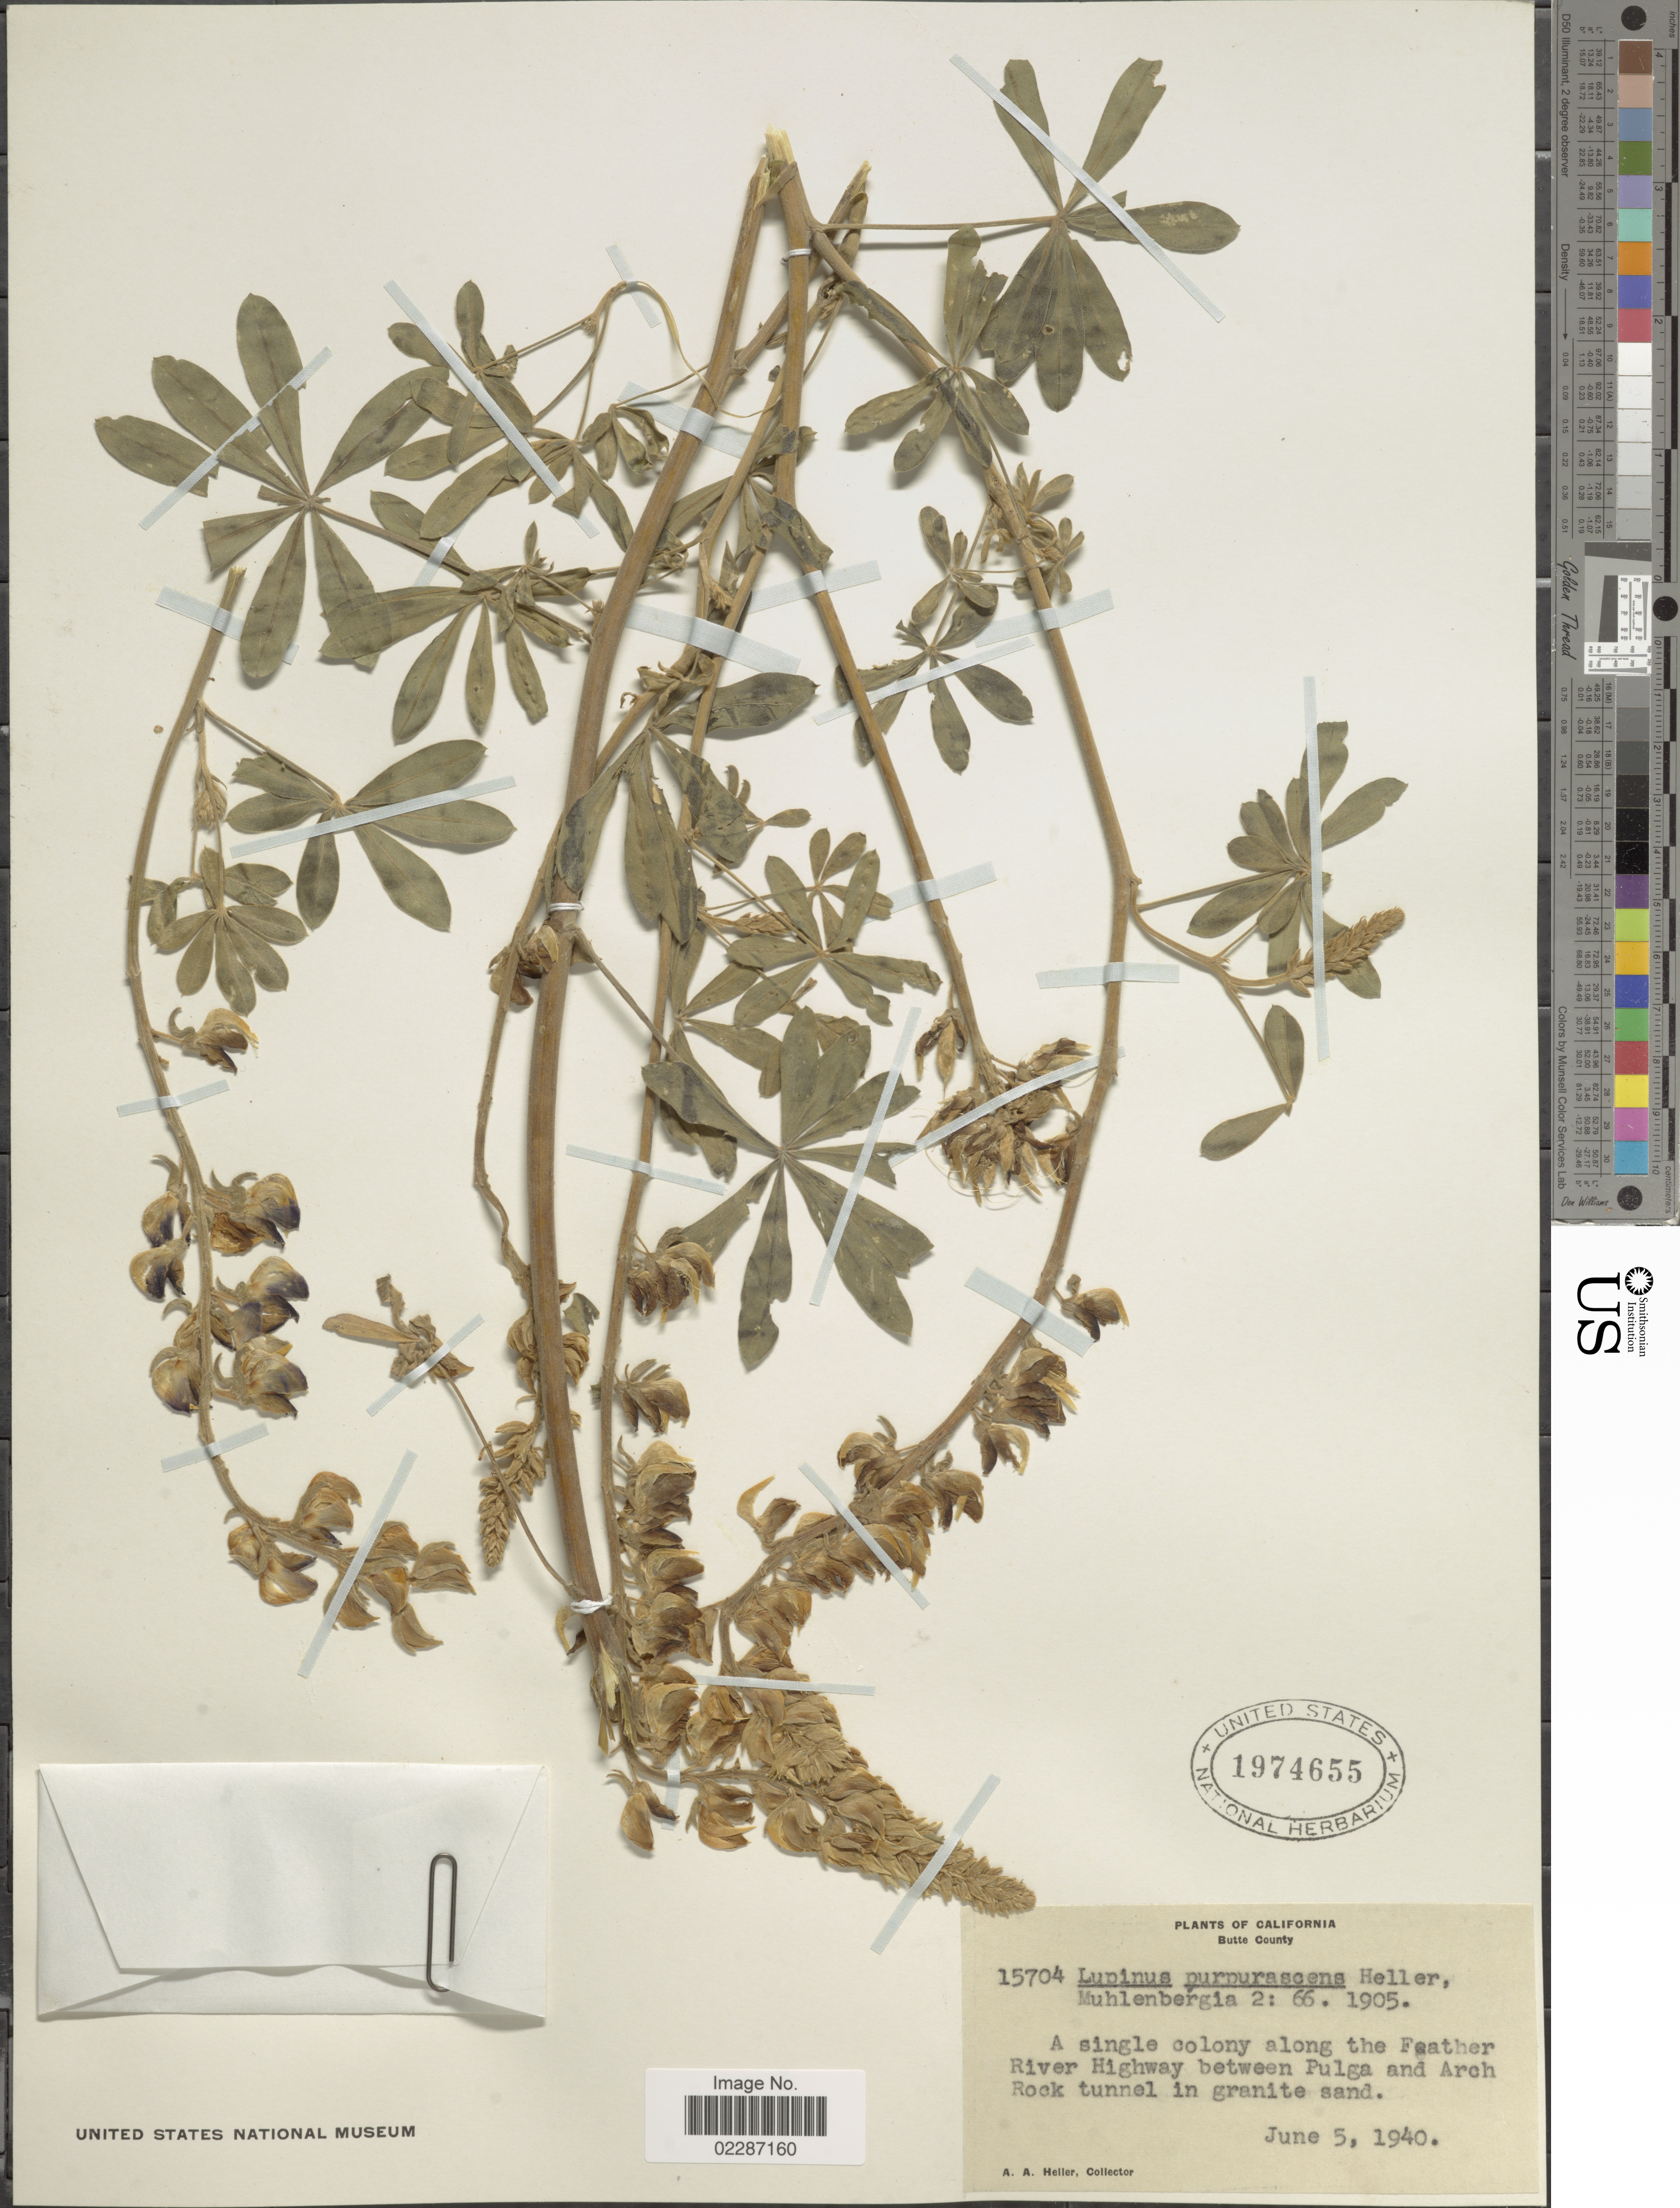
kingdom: Plantae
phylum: Tracheophyta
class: Magnoliopsida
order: Fabales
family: Fabaceae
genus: Lupinus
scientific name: Lupinus purpurascens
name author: A. Heller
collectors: A. A. Heller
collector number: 15704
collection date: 1940-06-05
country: United States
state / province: California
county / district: Butte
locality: Butte County, A single colony along the Feather River Highway between Pulga and Arch Rock tunnel in granite sand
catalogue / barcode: US 1974655